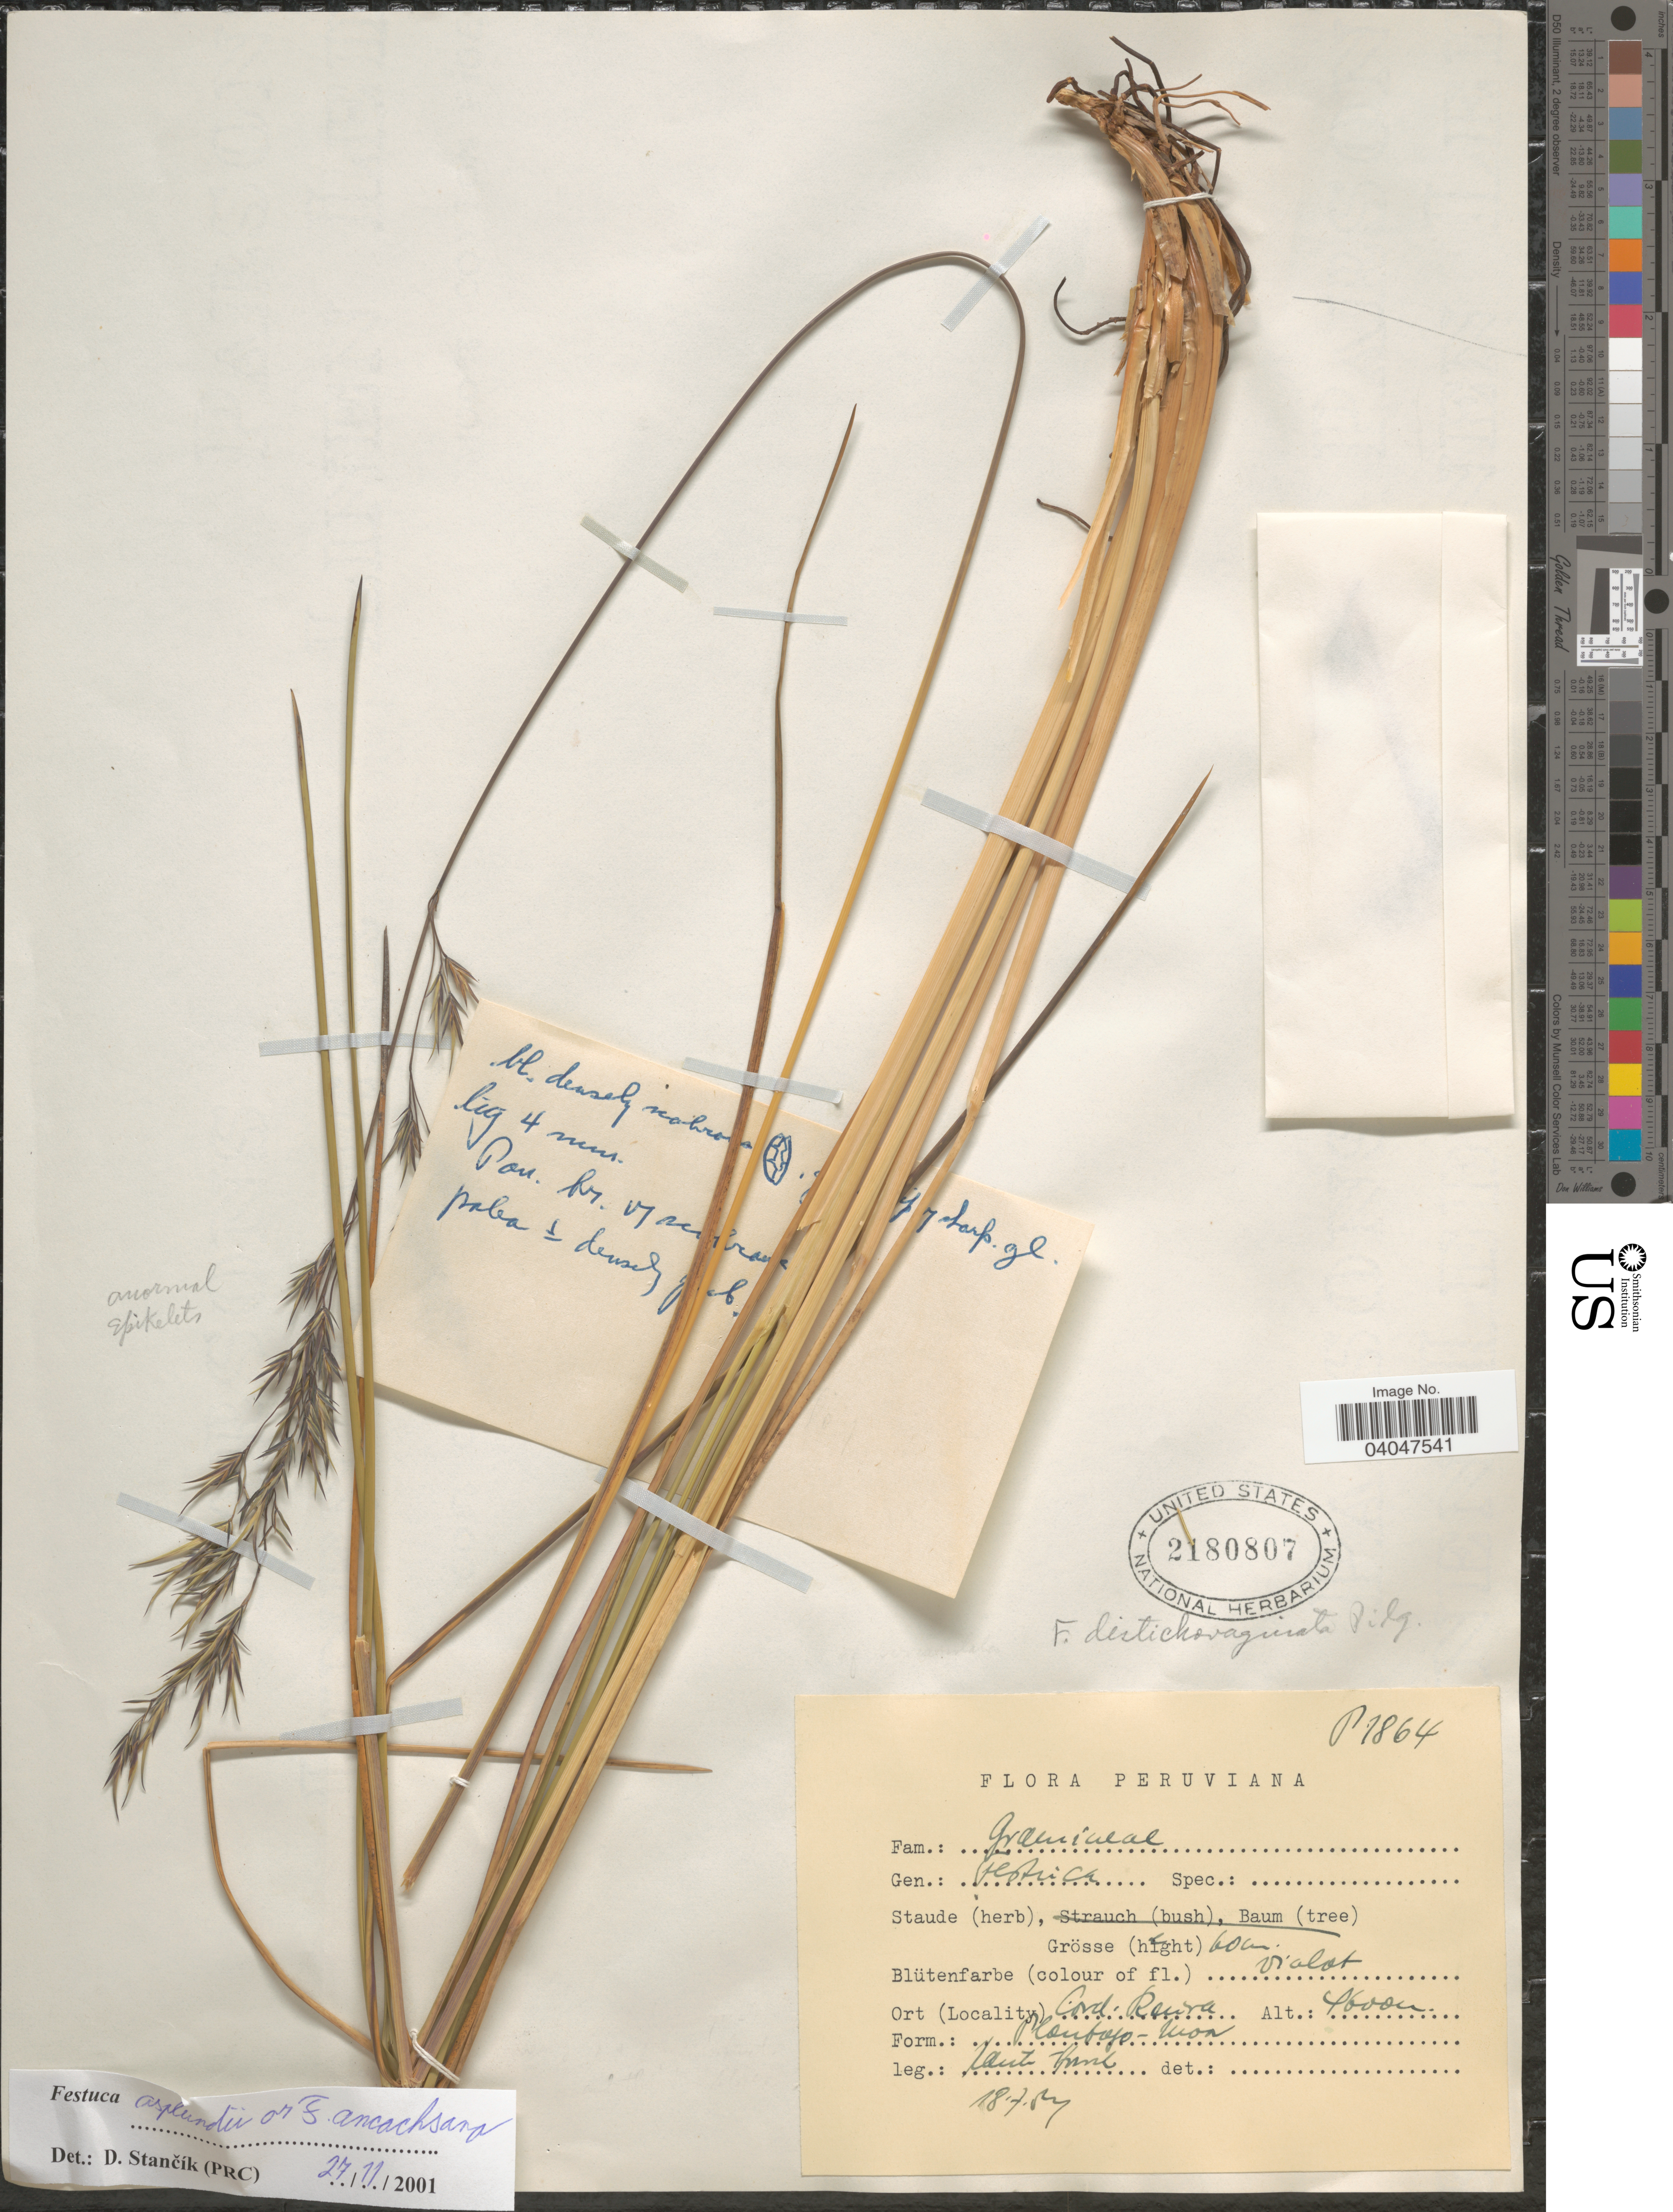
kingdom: Plantae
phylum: Tracheophyta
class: Liliopsida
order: Poales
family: Poaceae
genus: Festuca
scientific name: Festuca distichovaginata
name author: Pilg.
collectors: W. Rauh & G. Hirsch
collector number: P1864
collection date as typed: Transcribed d/m/y: 18/7/54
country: Peru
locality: Cord. Raura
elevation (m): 4600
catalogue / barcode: US 2180807